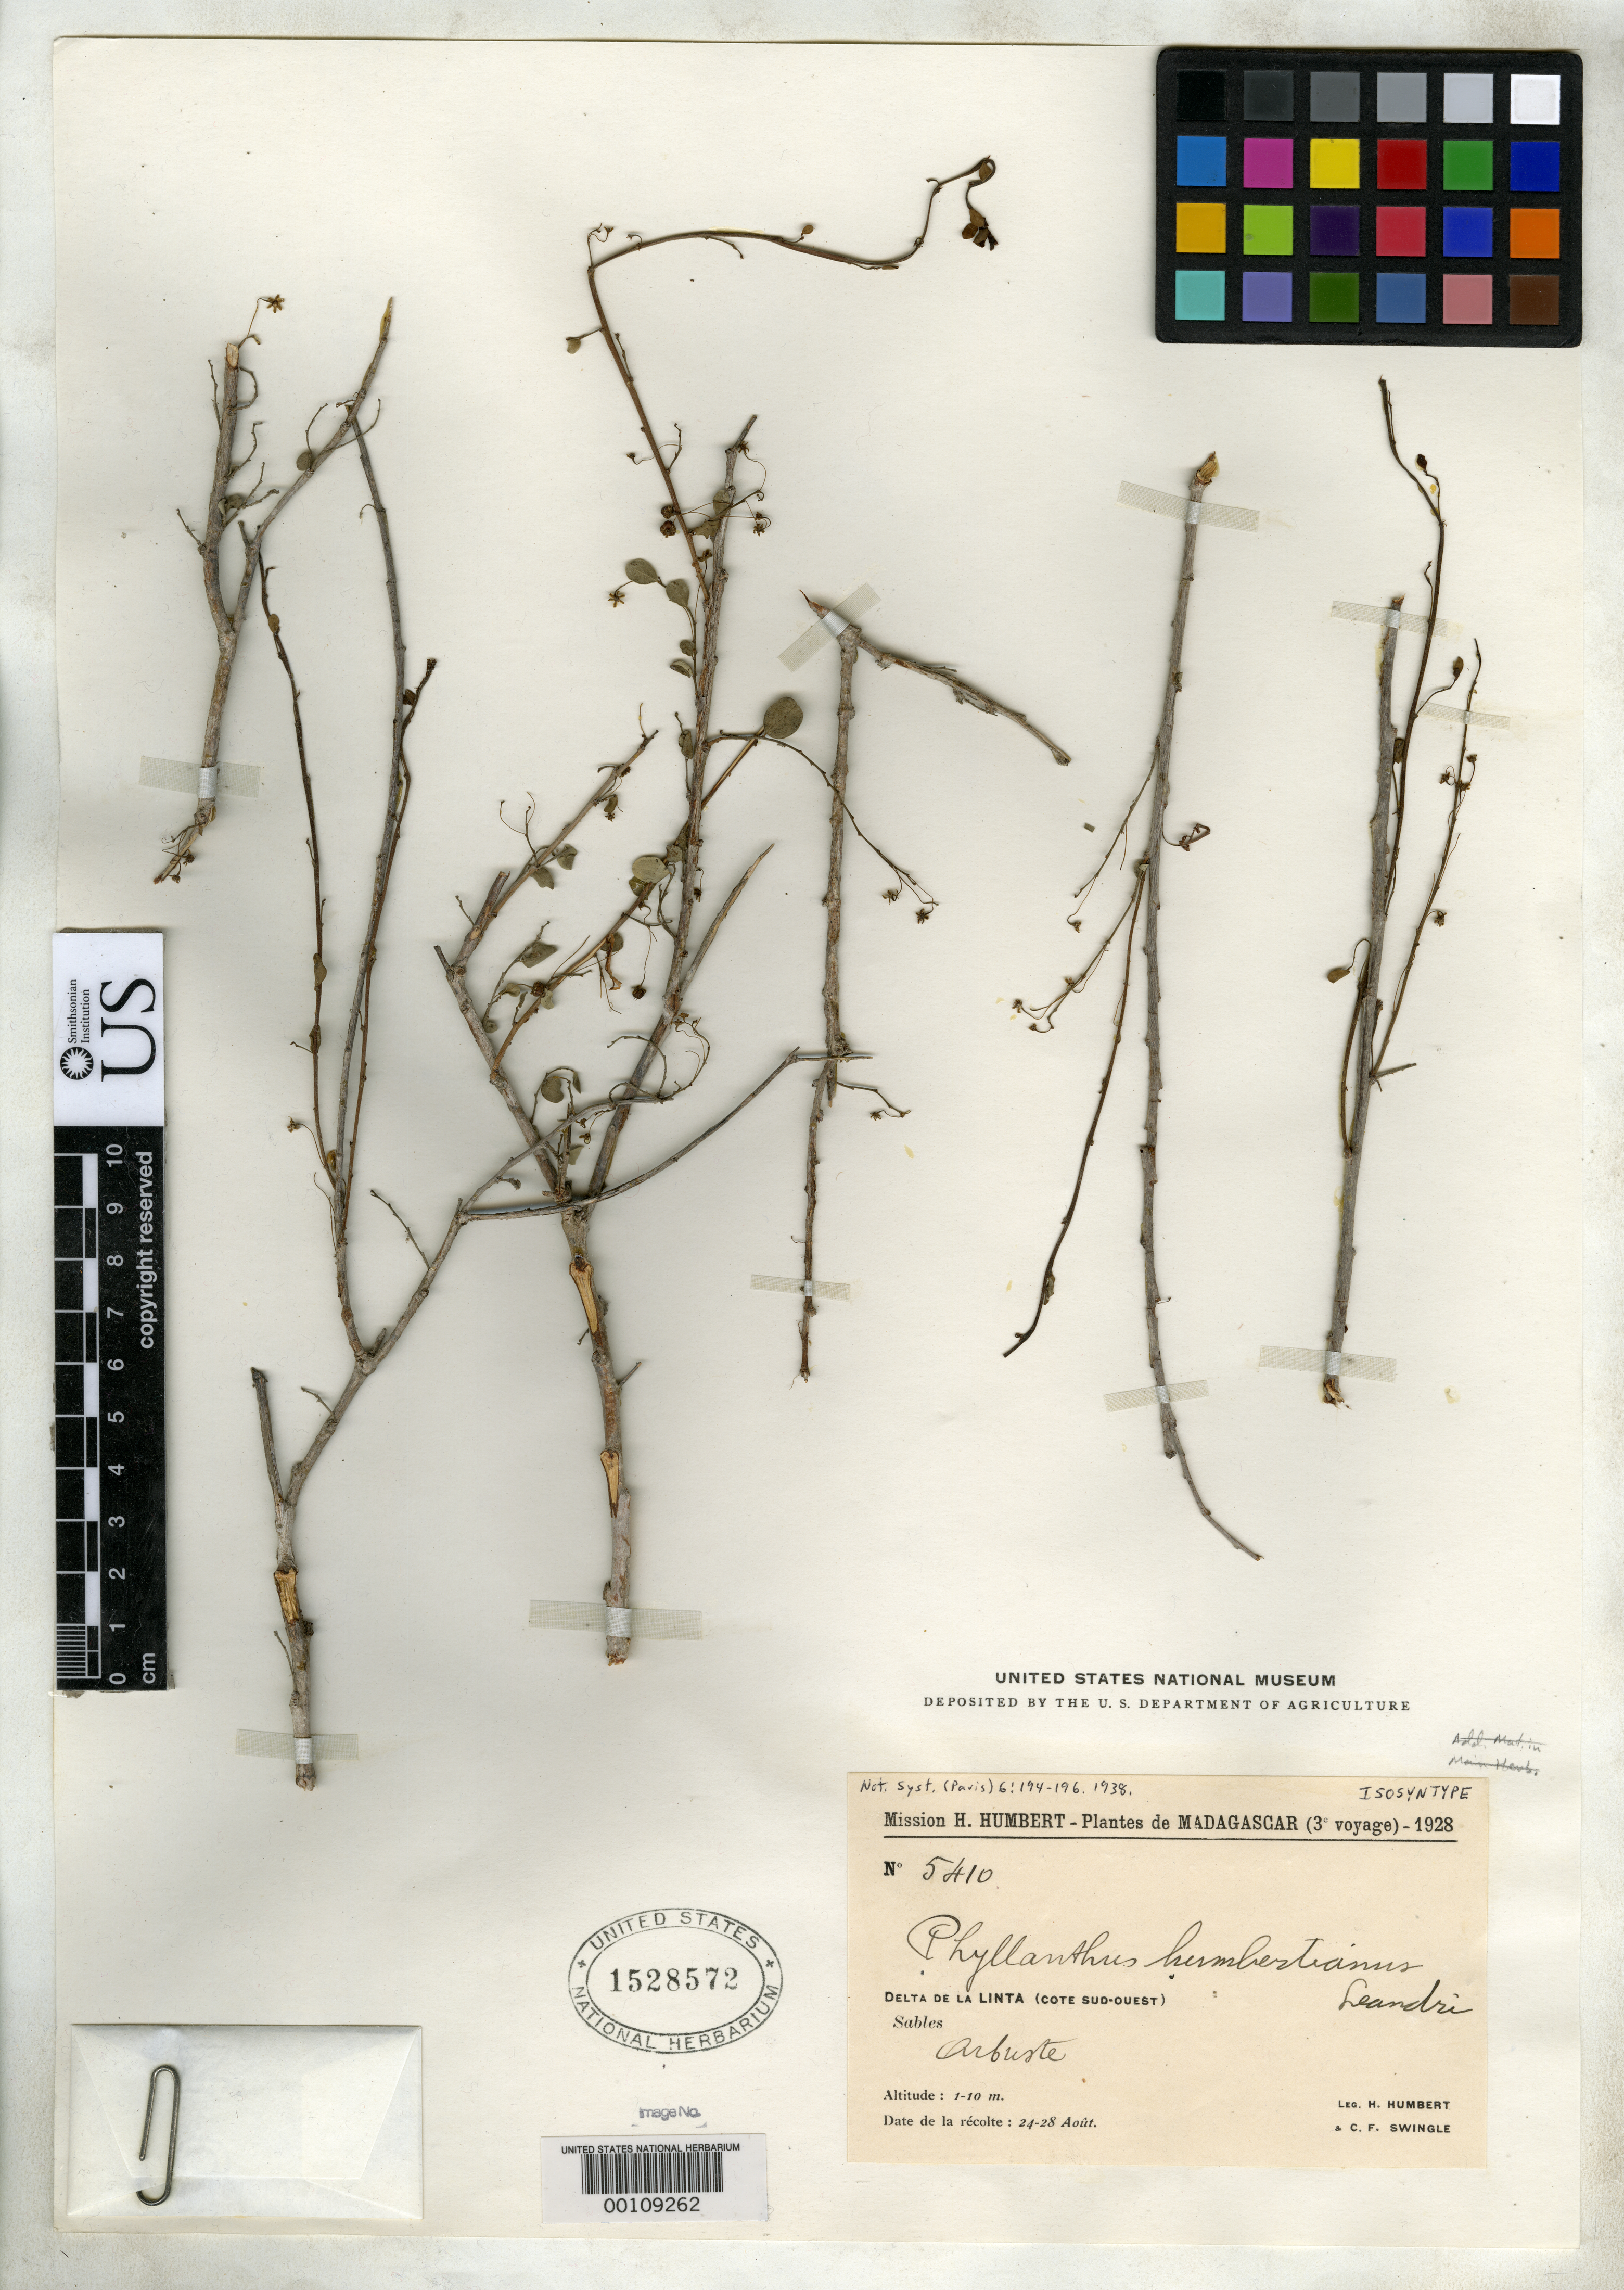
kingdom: Plantae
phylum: Tracheophyta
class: Magnoliopsida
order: Malpighiales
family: Phyllanthaceae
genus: Phyllanthus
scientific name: Phyllanthus humbertianus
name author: Leandri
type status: Isosyntype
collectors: H. Humbert & C. Swingle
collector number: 5410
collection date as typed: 24 Aug 1928 to 28 Aug 1928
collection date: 1928-08-24/1928-08-28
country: Madagascar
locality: Delta de La Linta.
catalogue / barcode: US 1528572